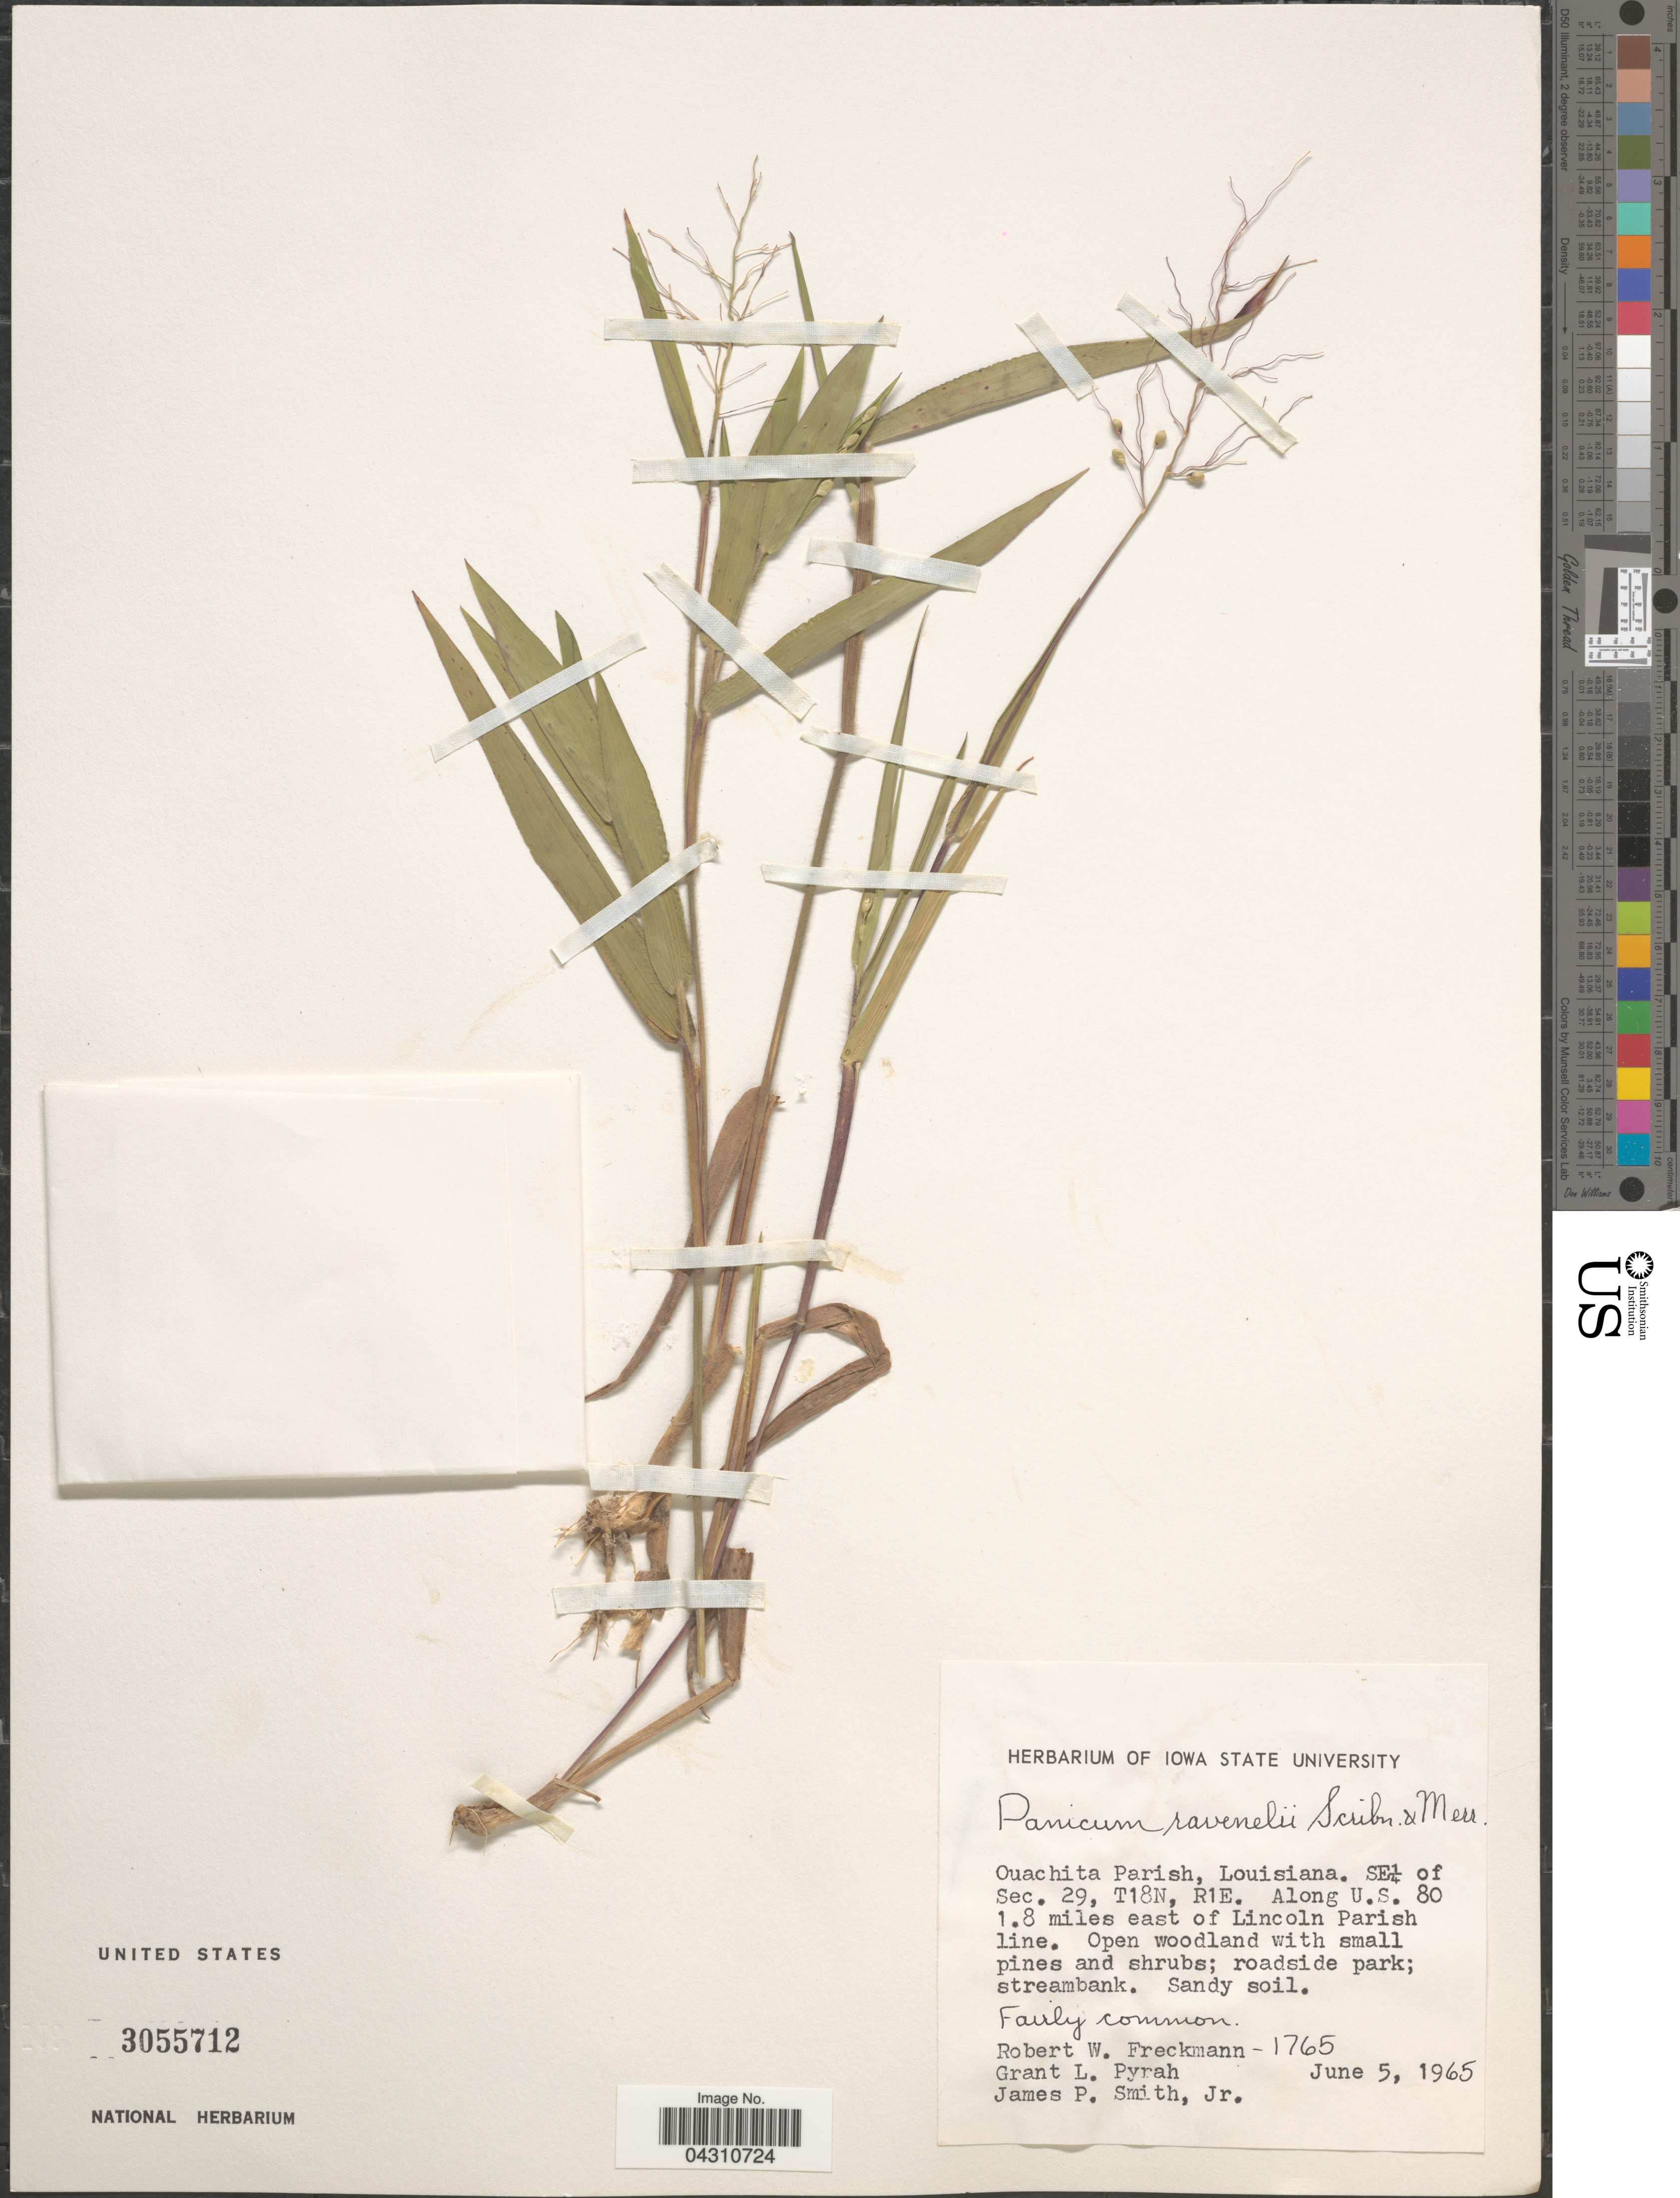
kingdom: Plantae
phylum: Tracheophyta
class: Liliopsida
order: Poales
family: Poaceae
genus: Dichanthelium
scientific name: Dichanthelium ravenelii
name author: (Scribn. & Merr.) Gould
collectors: R. Freckmann, G. Pyrah & J. P. Smith Jr.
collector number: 1765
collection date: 1965-06-05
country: United States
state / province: Louisiana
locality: Ouachita Parish. SE¼ of Sec, 29, T18N, R1E. Along U.S. 80. 1.8 miles east of Lincoln Parish line.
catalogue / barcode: US 3055712